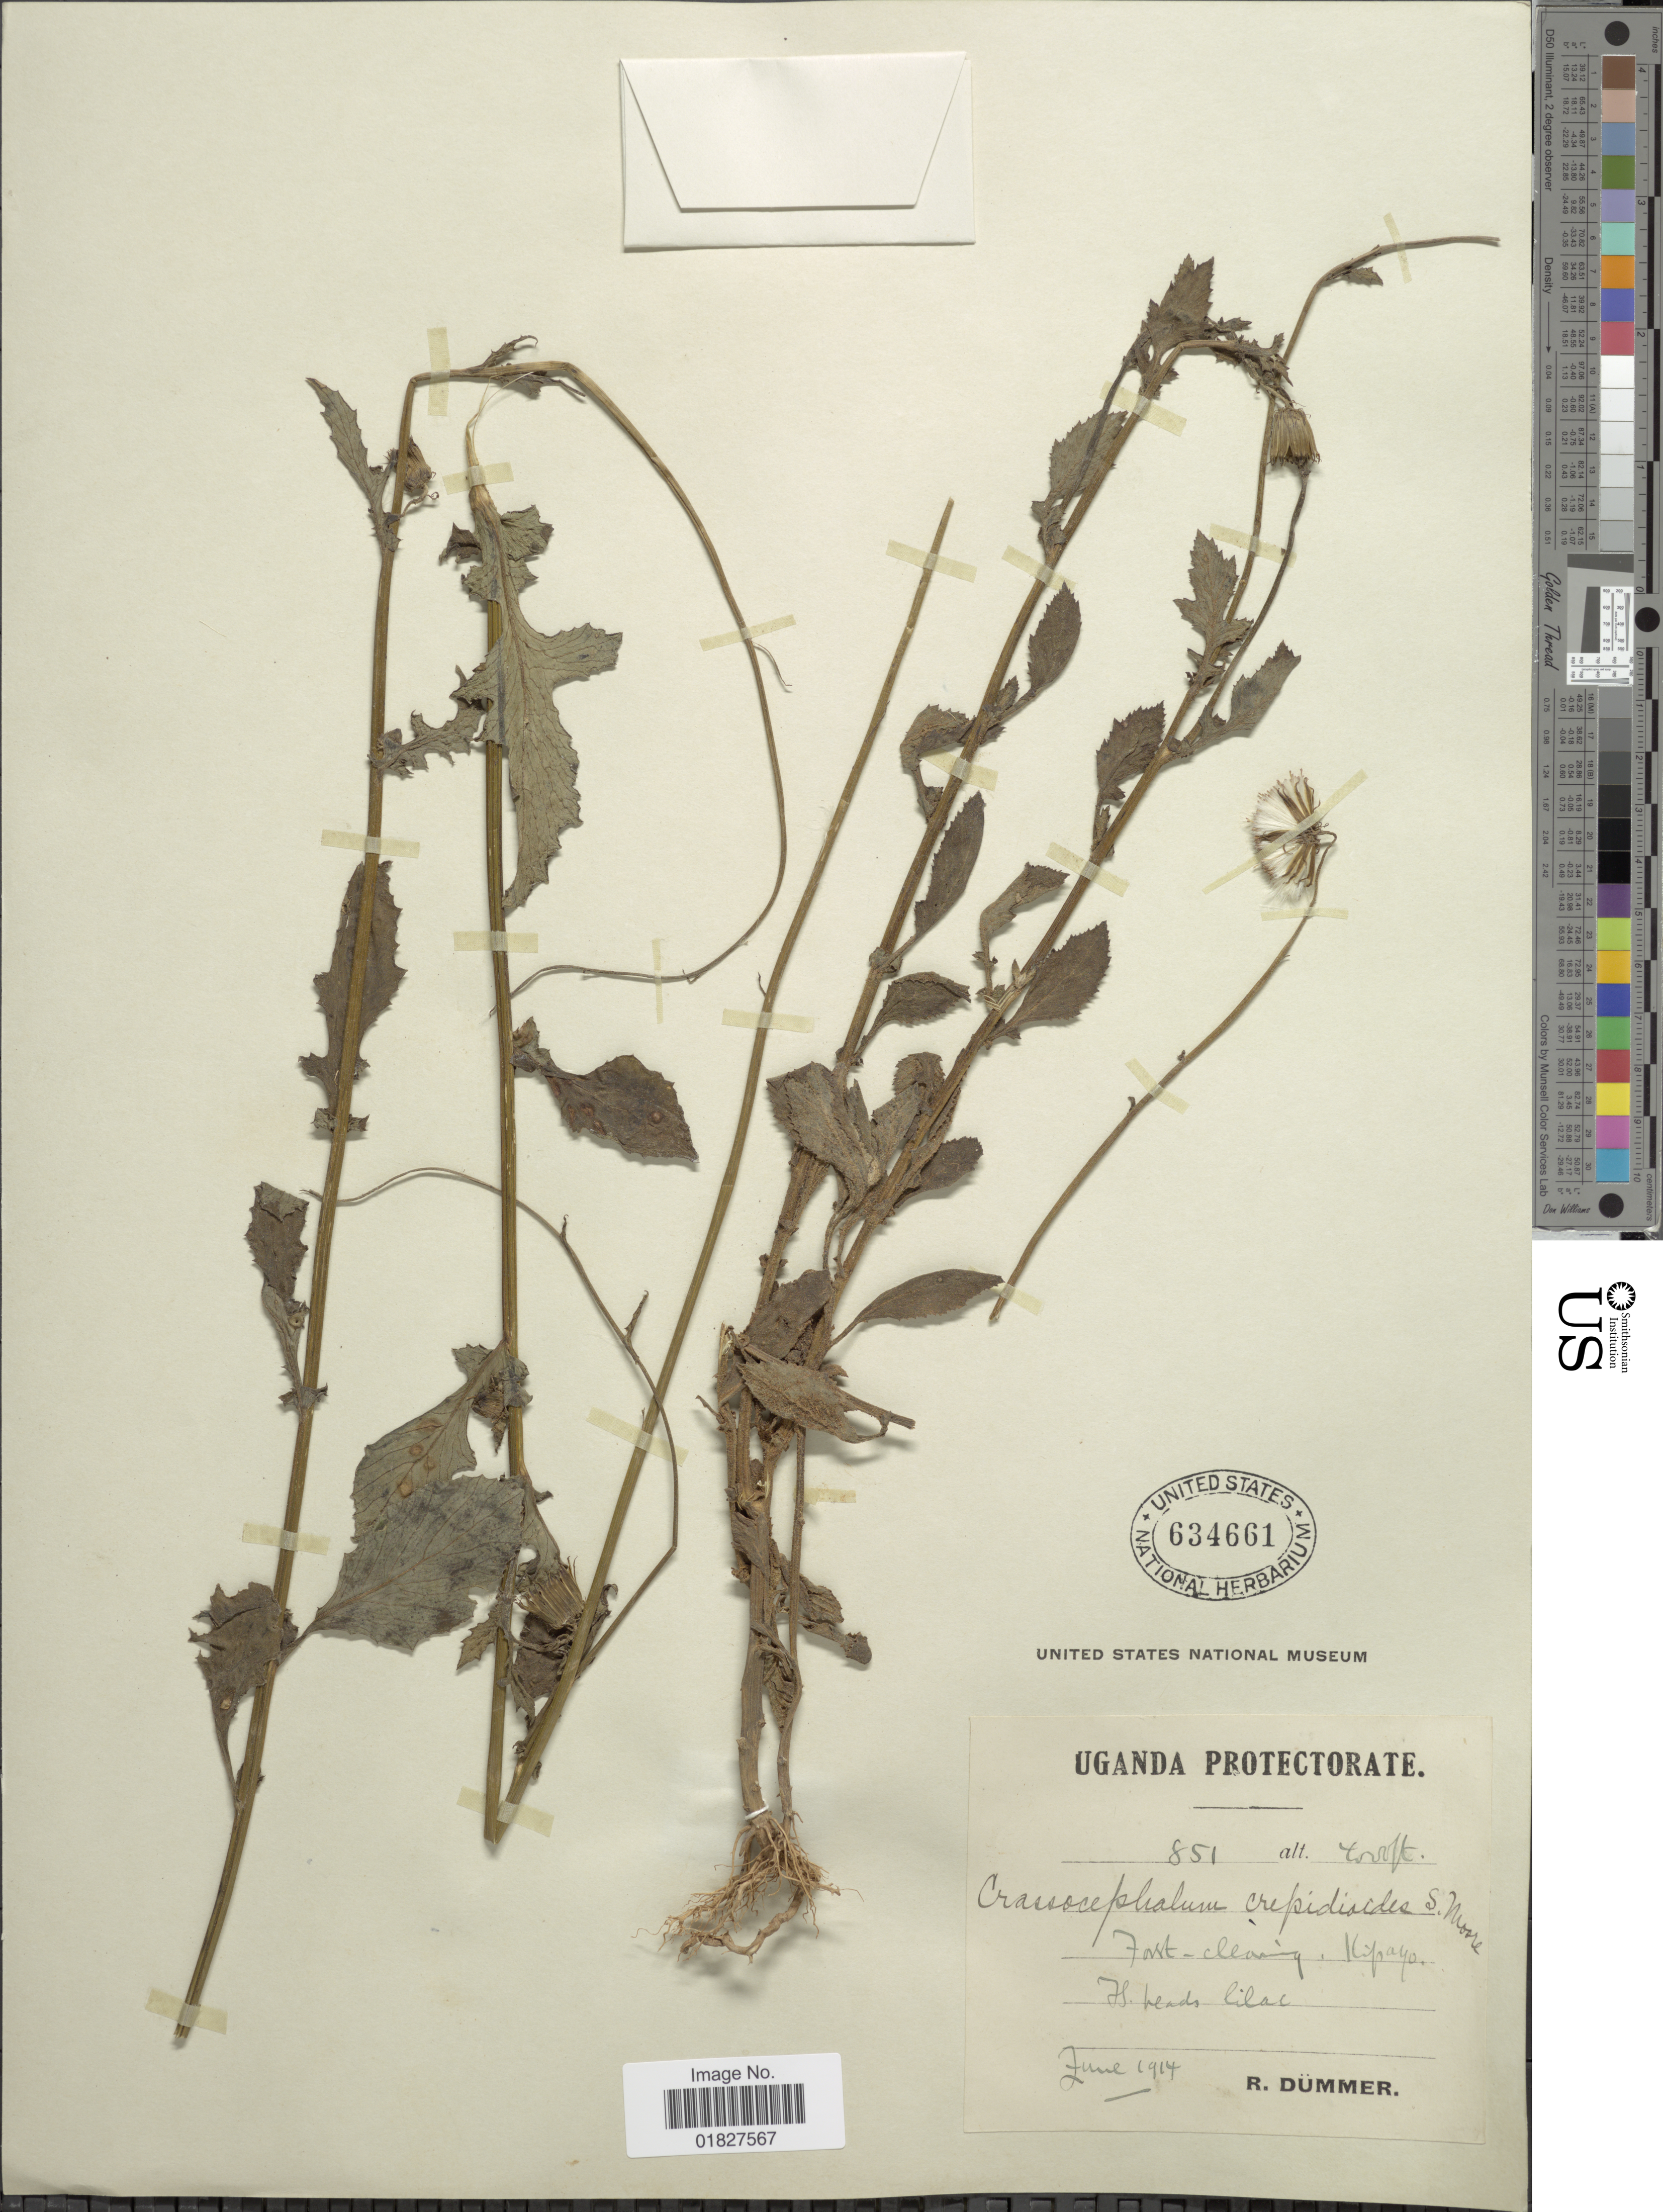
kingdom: Plantae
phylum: Tracheophyta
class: Magnoliopsida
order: Asterales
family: Asteraceae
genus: Crassocephalum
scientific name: Crassocephalum crepidioides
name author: (Benth.) S. Moore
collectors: R. A. Dümmer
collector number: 851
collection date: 1914-06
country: Uganda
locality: Uganda Protectorate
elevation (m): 1219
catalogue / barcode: US 634661